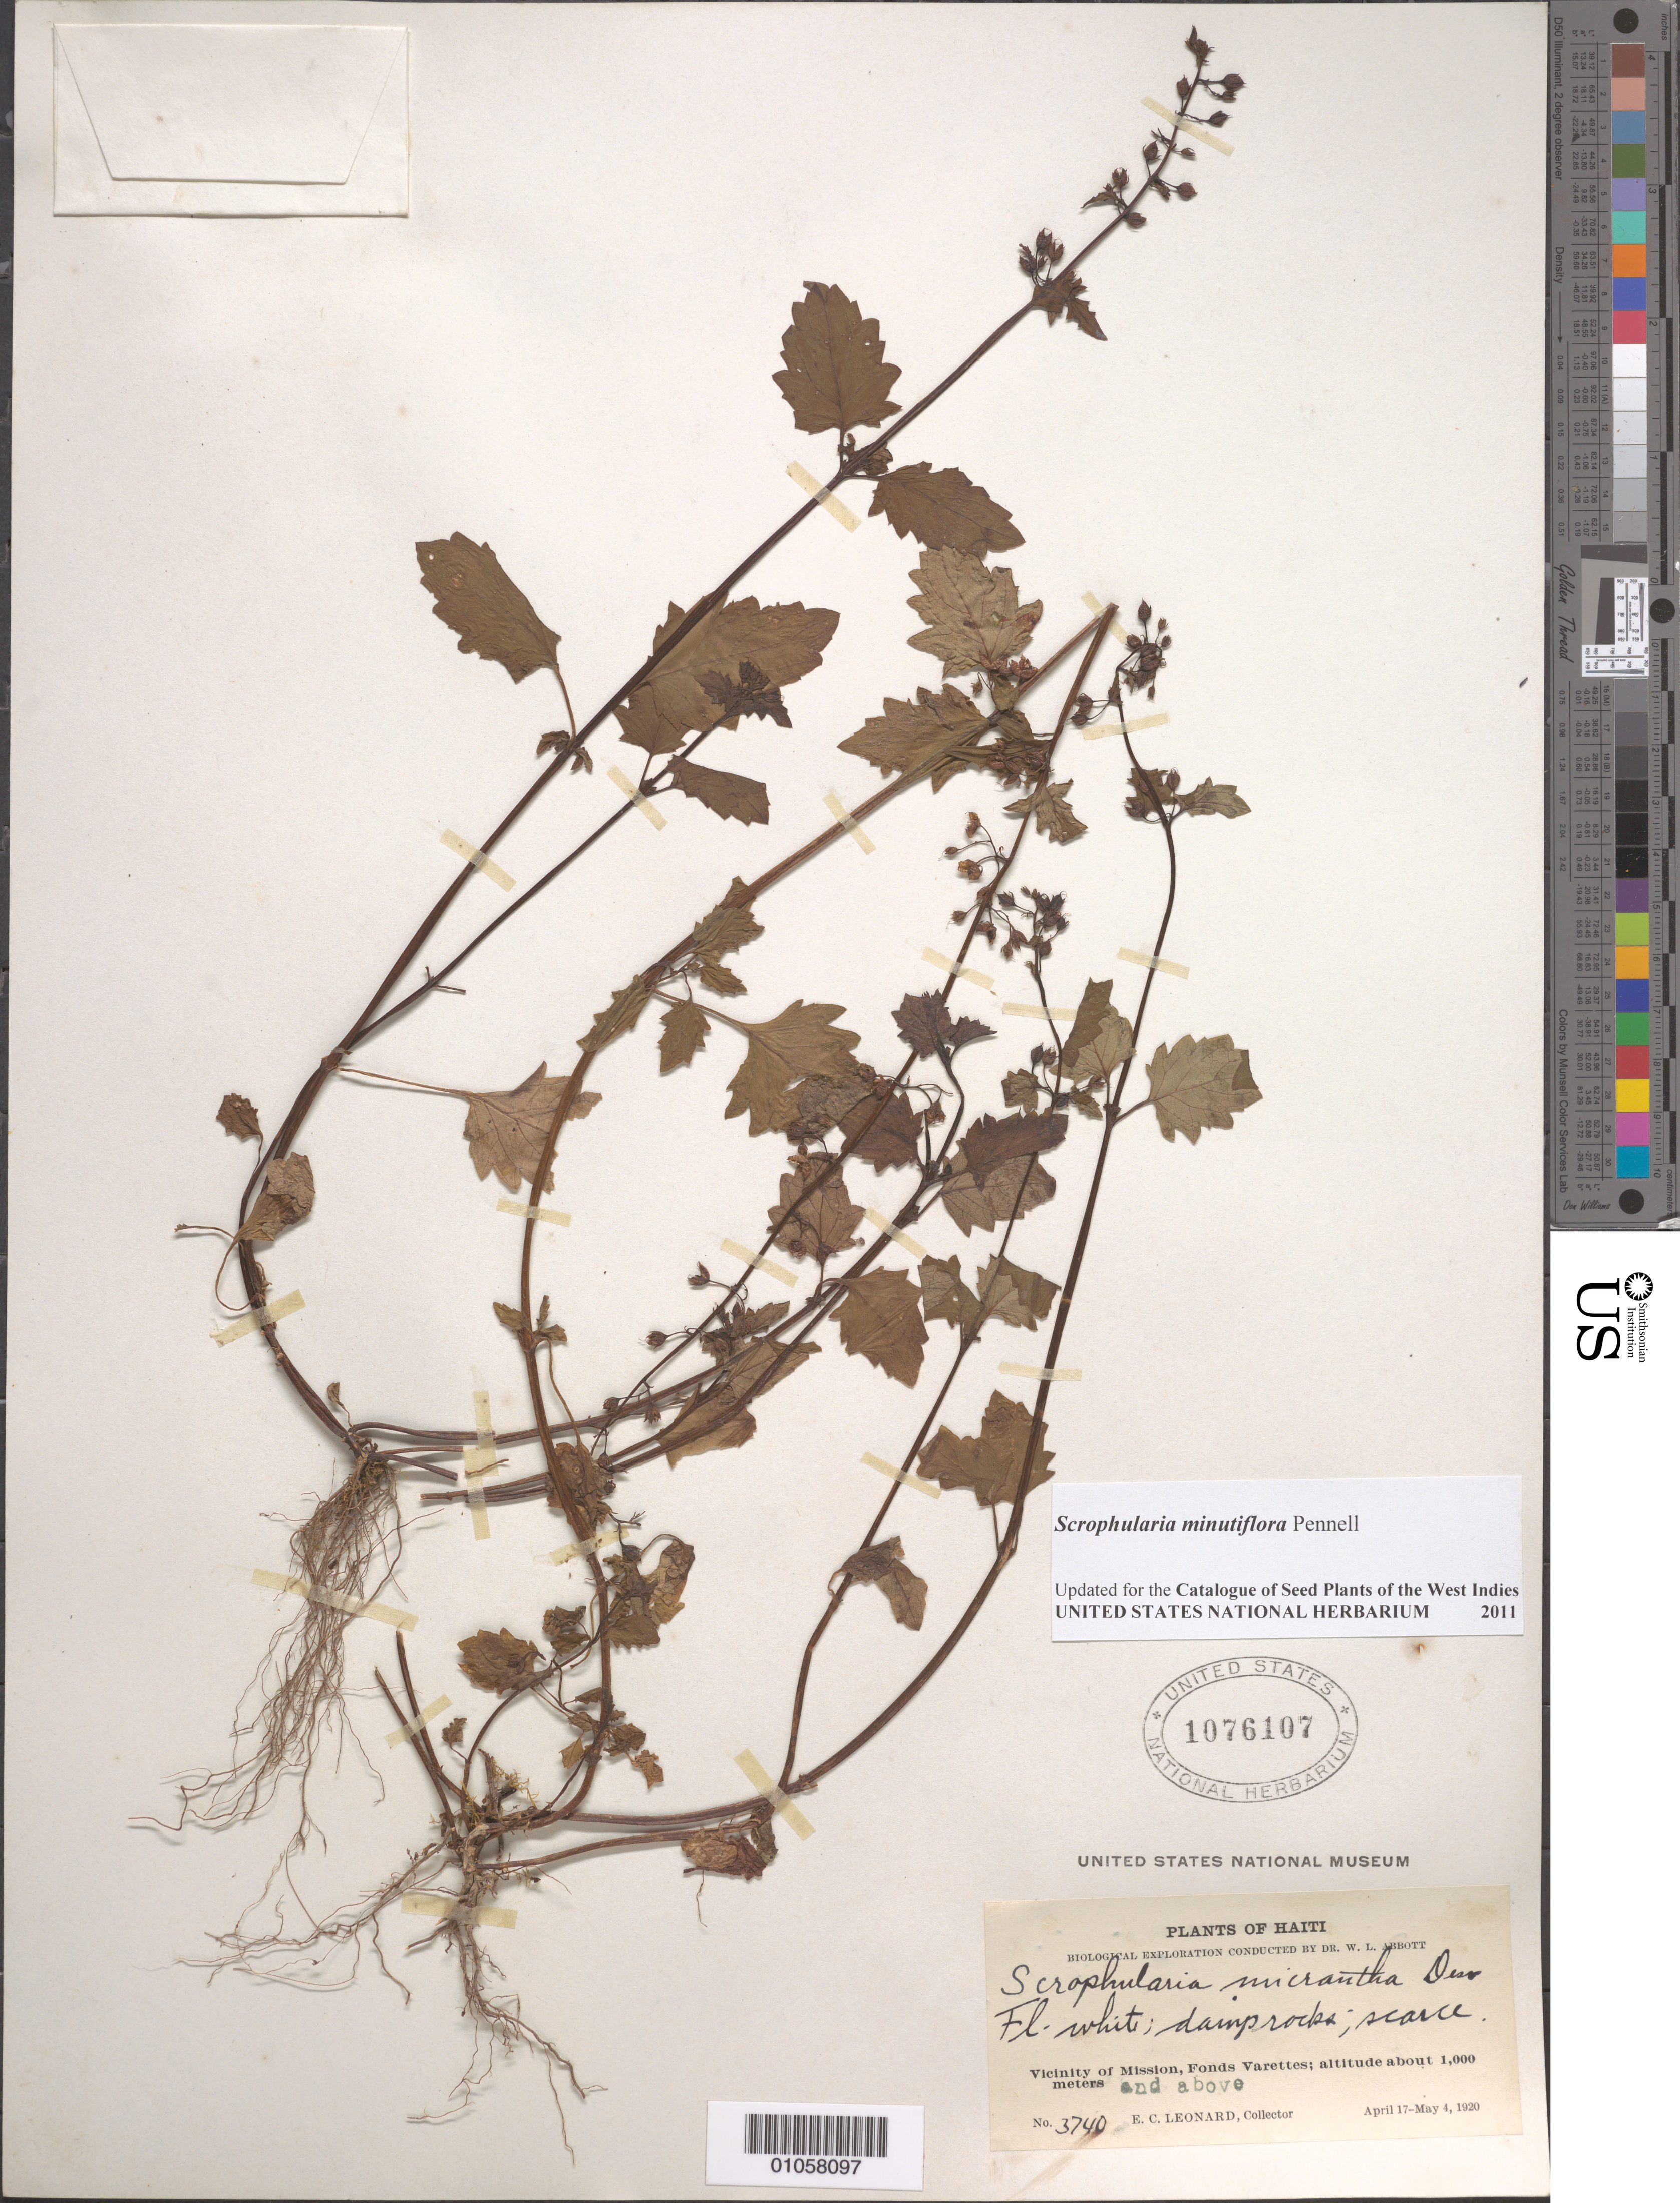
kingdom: Plantae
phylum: Tracheophyta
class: Magnoliopsida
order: Lamiales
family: Scrophulariaceae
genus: Scrophularia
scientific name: Scrophularia minutiflora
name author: Pennell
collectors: E. C. Leonard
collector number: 3740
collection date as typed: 17 Apr 1920 to 04 May 1920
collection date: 1920-04-17/1920-05-04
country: Haiti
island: Hispaniola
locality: Fonds Varettes, vicinity of Mission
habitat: Damp rocks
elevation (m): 1000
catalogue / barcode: US 1076107